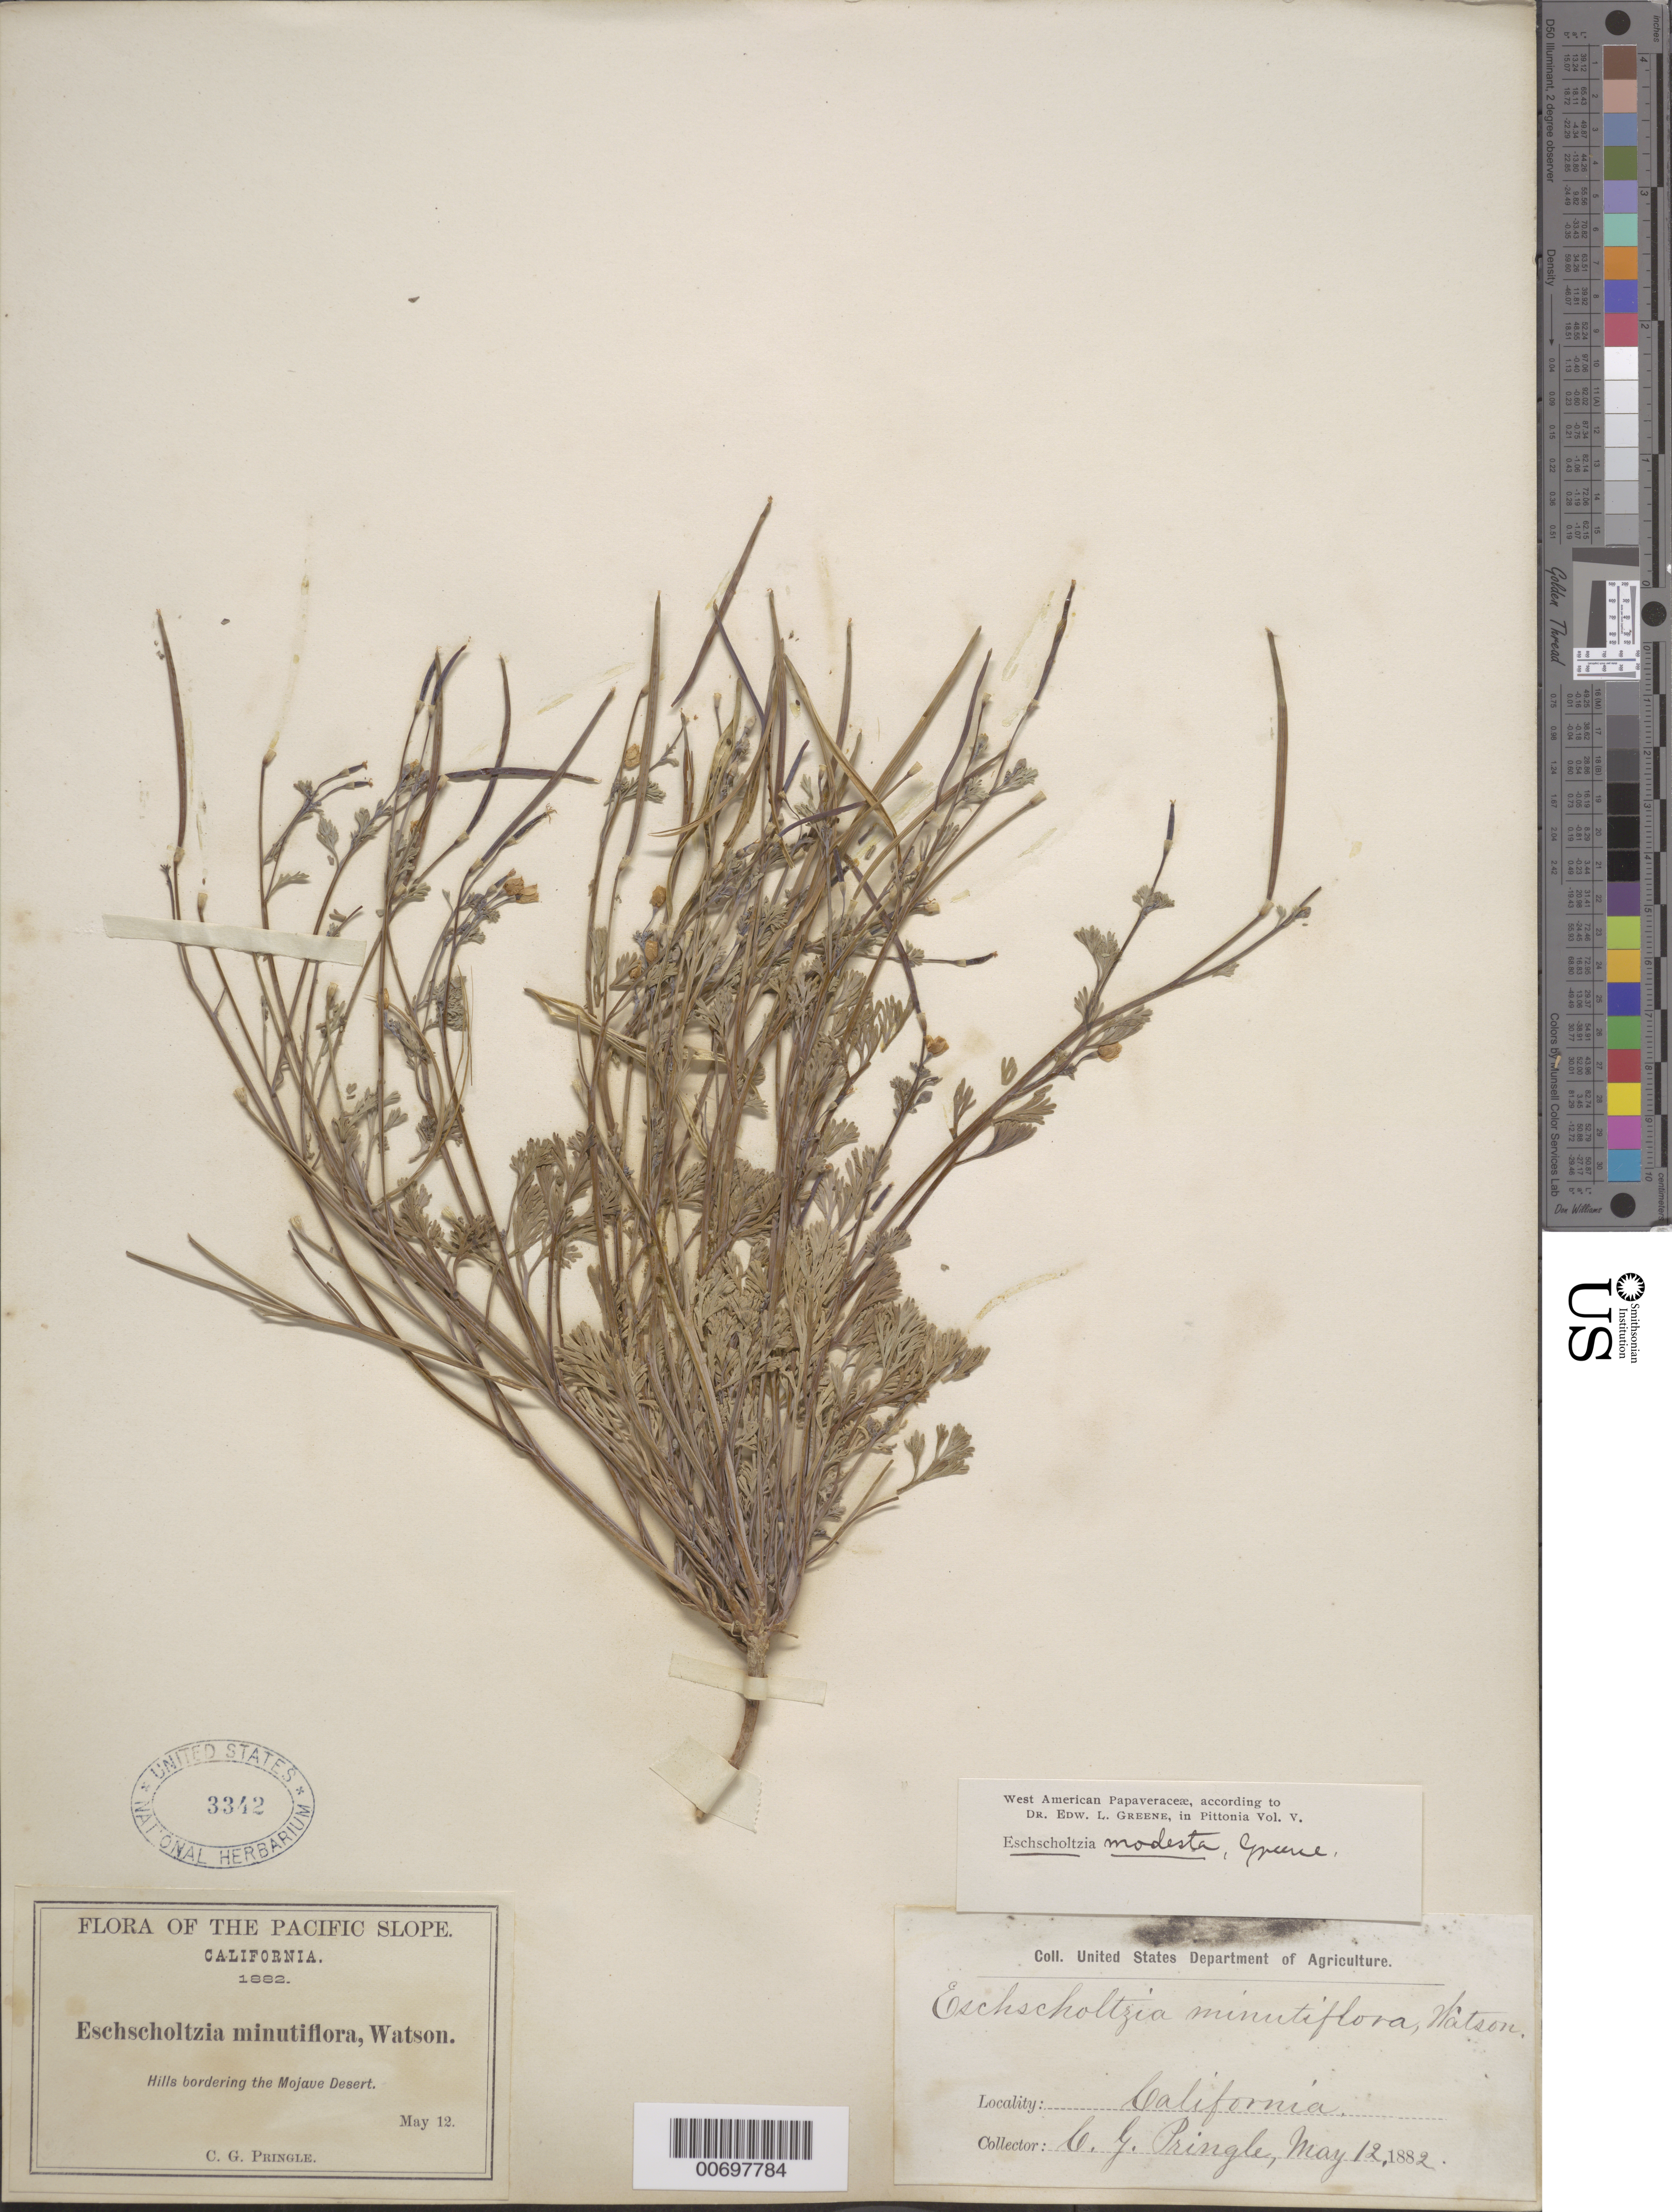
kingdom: Plantae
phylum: Tracheophyta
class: Magnoliopsida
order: Ranunculales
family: Papaveraceae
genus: Eschscholzia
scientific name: Eschscholzia modesta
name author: Greene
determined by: Greene, Edward L.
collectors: C. G. Pringle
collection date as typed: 12 May 1882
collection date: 1882-05-12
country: United States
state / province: California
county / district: San Bernardino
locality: Hills bordering the Mojave Desert.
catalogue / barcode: US 3342